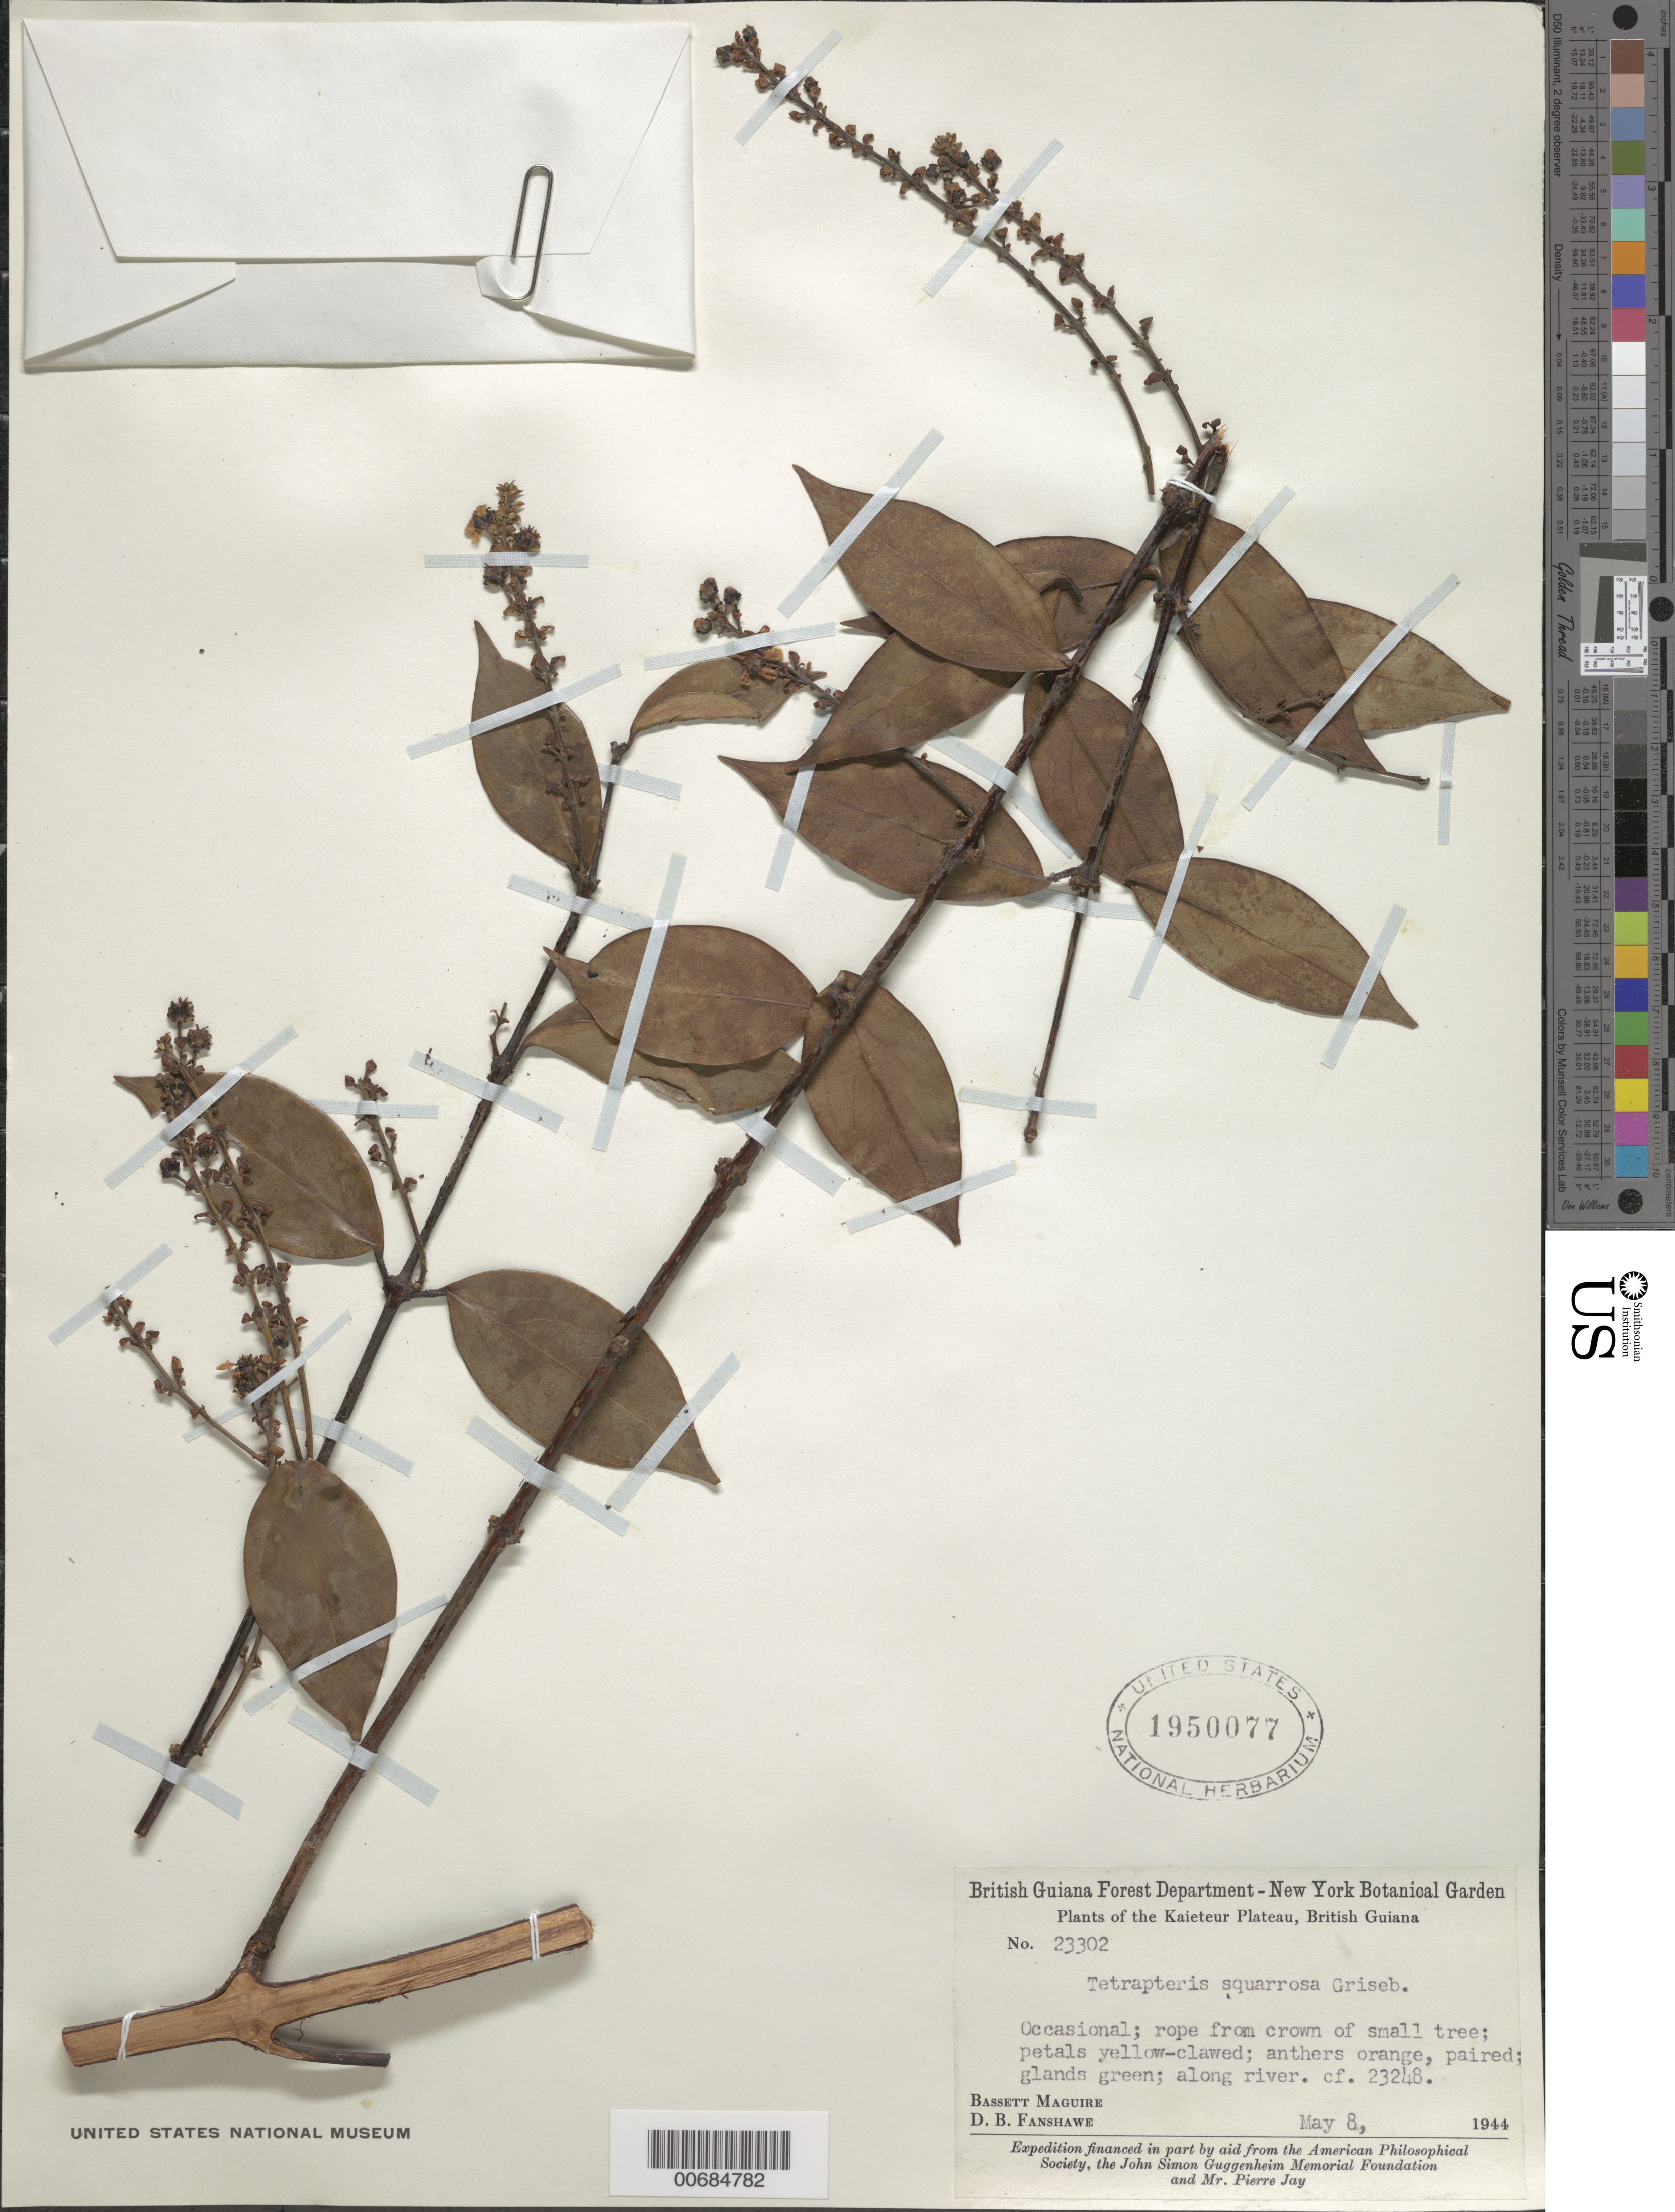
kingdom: Plantae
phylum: Tracheophyta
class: Magnoliopsida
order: Malpighiales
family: Malpighiaceae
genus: Glicophyllum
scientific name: Glicophyllum stylopterum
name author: (A. Juss.) R.F. Almeida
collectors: B. Maguire & D. B. Fanshawe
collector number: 23302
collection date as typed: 8-May-44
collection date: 1944-05-08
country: Guyana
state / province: Potaro-Siparuni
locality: Kaieteur Plateau, Potaro River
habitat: Along river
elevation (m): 427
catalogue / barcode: US 1950077